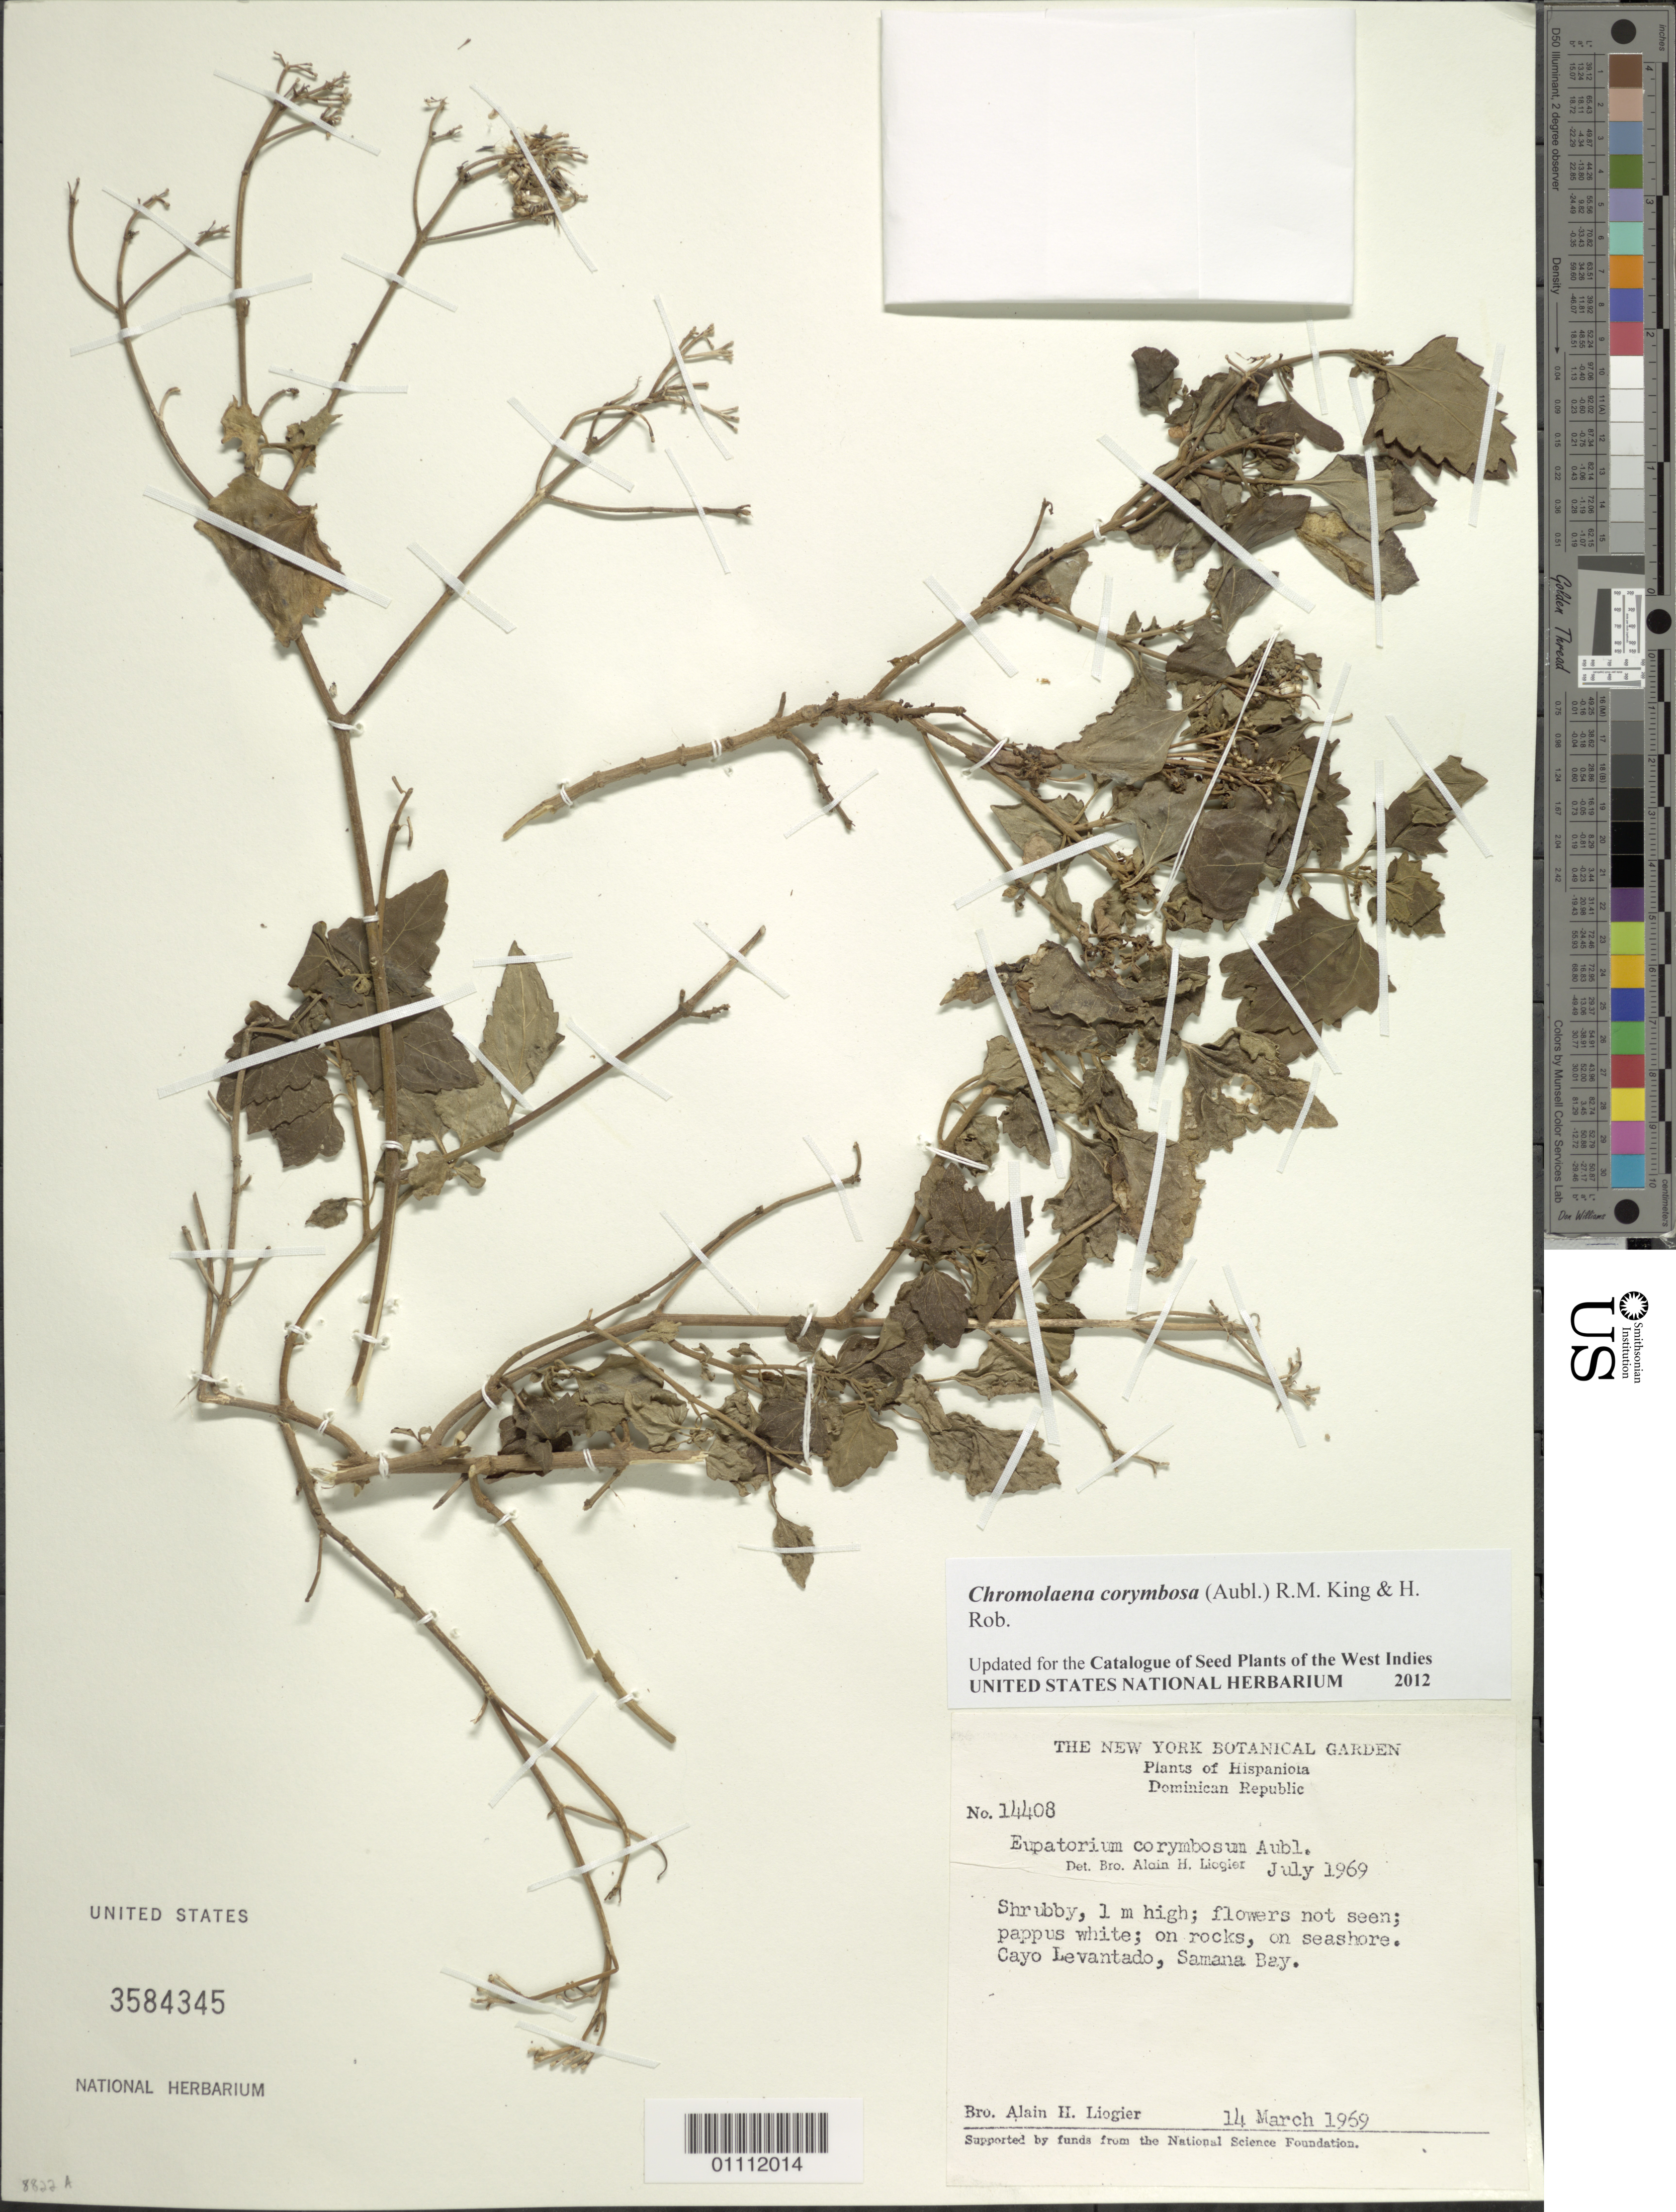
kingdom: Plantae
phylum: Tracheophyta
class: Magnoliopsida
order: Asterales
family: Asteraceae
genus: Chromolaena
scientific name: Chromolaena corymbosa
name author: (Aubl.) R.M. King & H. Rob.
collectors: A. H. Liogier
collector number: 14408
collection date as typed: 14 Mar 1969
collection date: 1969-03-14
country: Dominican Republic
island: Hispaniola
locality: Cayo Levantado, Saman Bay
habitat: On rocks, on seashore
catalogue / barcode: US 3584345